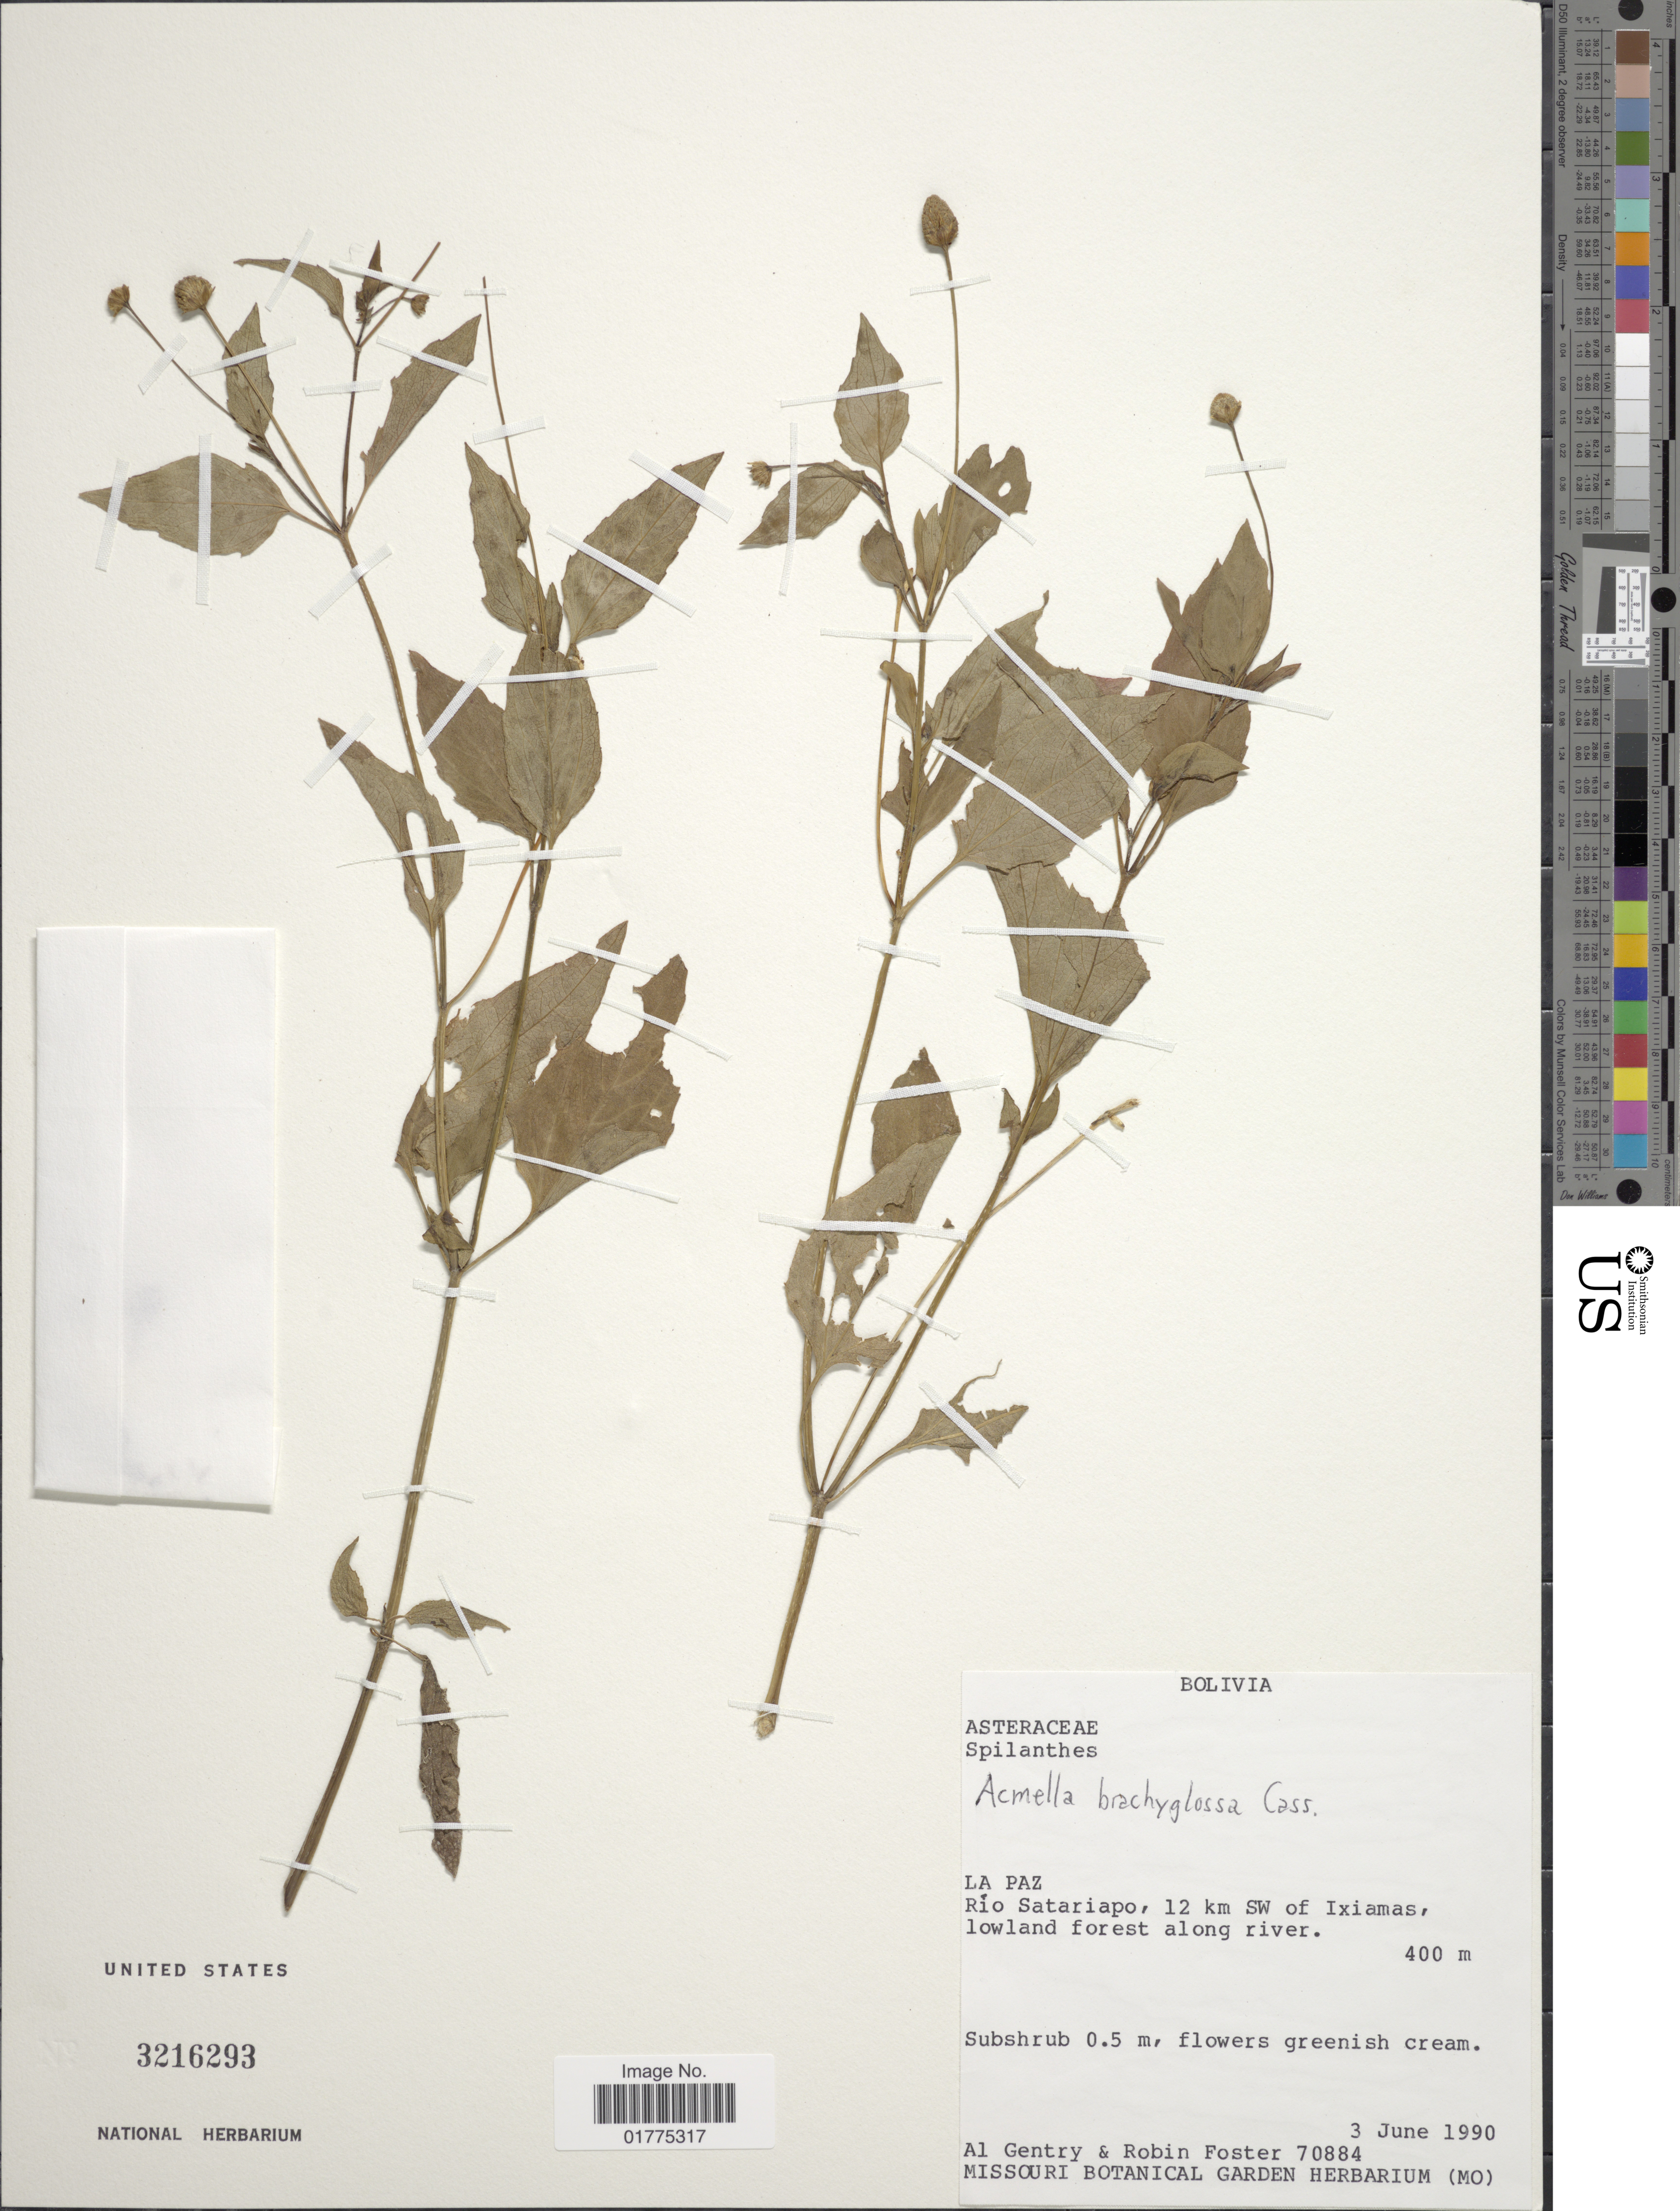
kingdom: Plantae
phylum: Tracheophyta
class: Magnoliopsida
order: Asterales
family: Asteraceae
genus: Acmella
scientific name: Acmella brachyglossa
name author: Cass.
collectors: A. H. Gentry & R. B. Foster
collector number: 70884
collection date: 1990-06-03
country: Bolivia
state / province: La Paz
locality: La Paz, Rio Satariapo, 12 km SW of Ixiamasm lowland forest along river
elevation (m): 400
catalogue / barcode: US 3216293